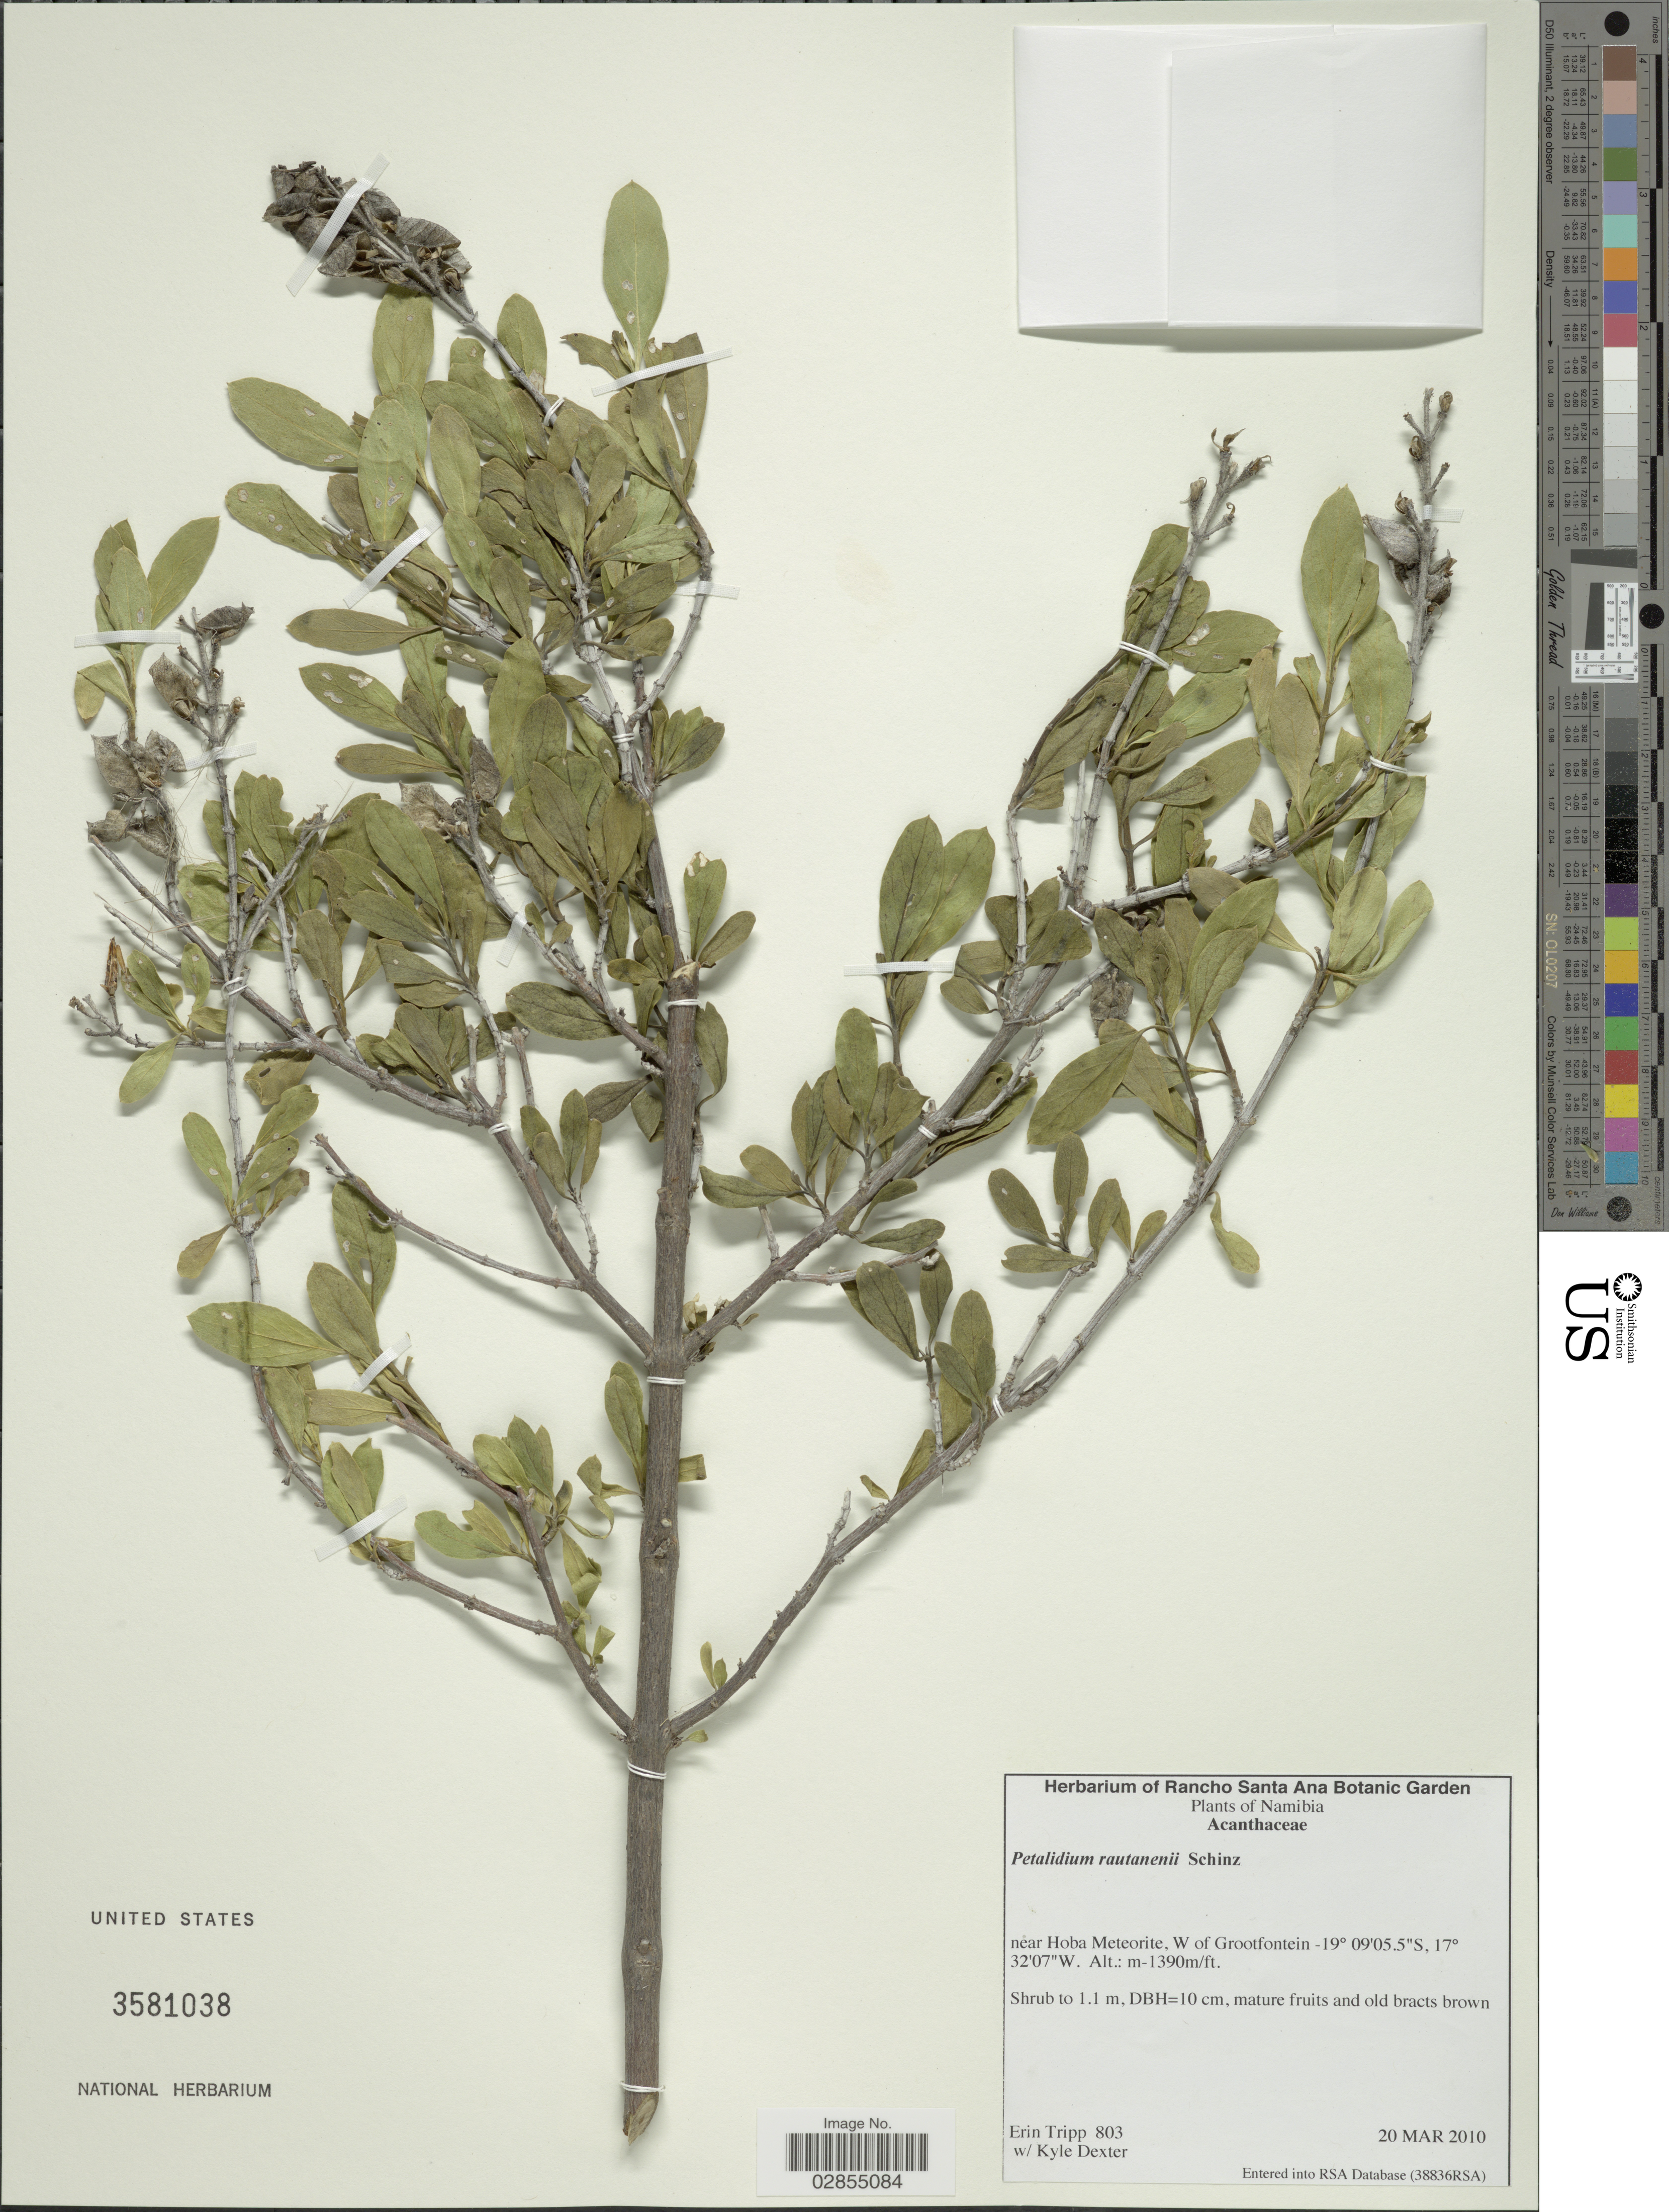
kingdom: Plantae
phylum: Tracheophyta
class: Magnoliopsida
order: Lamiales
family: Acanthaceae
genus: Petalidium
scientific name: Petalidium rautanenii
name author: Schinz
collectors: E. Tripp & K. Dexter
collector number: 803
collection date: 2010-03-20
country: Namibia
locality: Near Hoba Meteorite, W. of Grootfontein.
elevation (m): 1390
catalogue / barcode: US 3581038